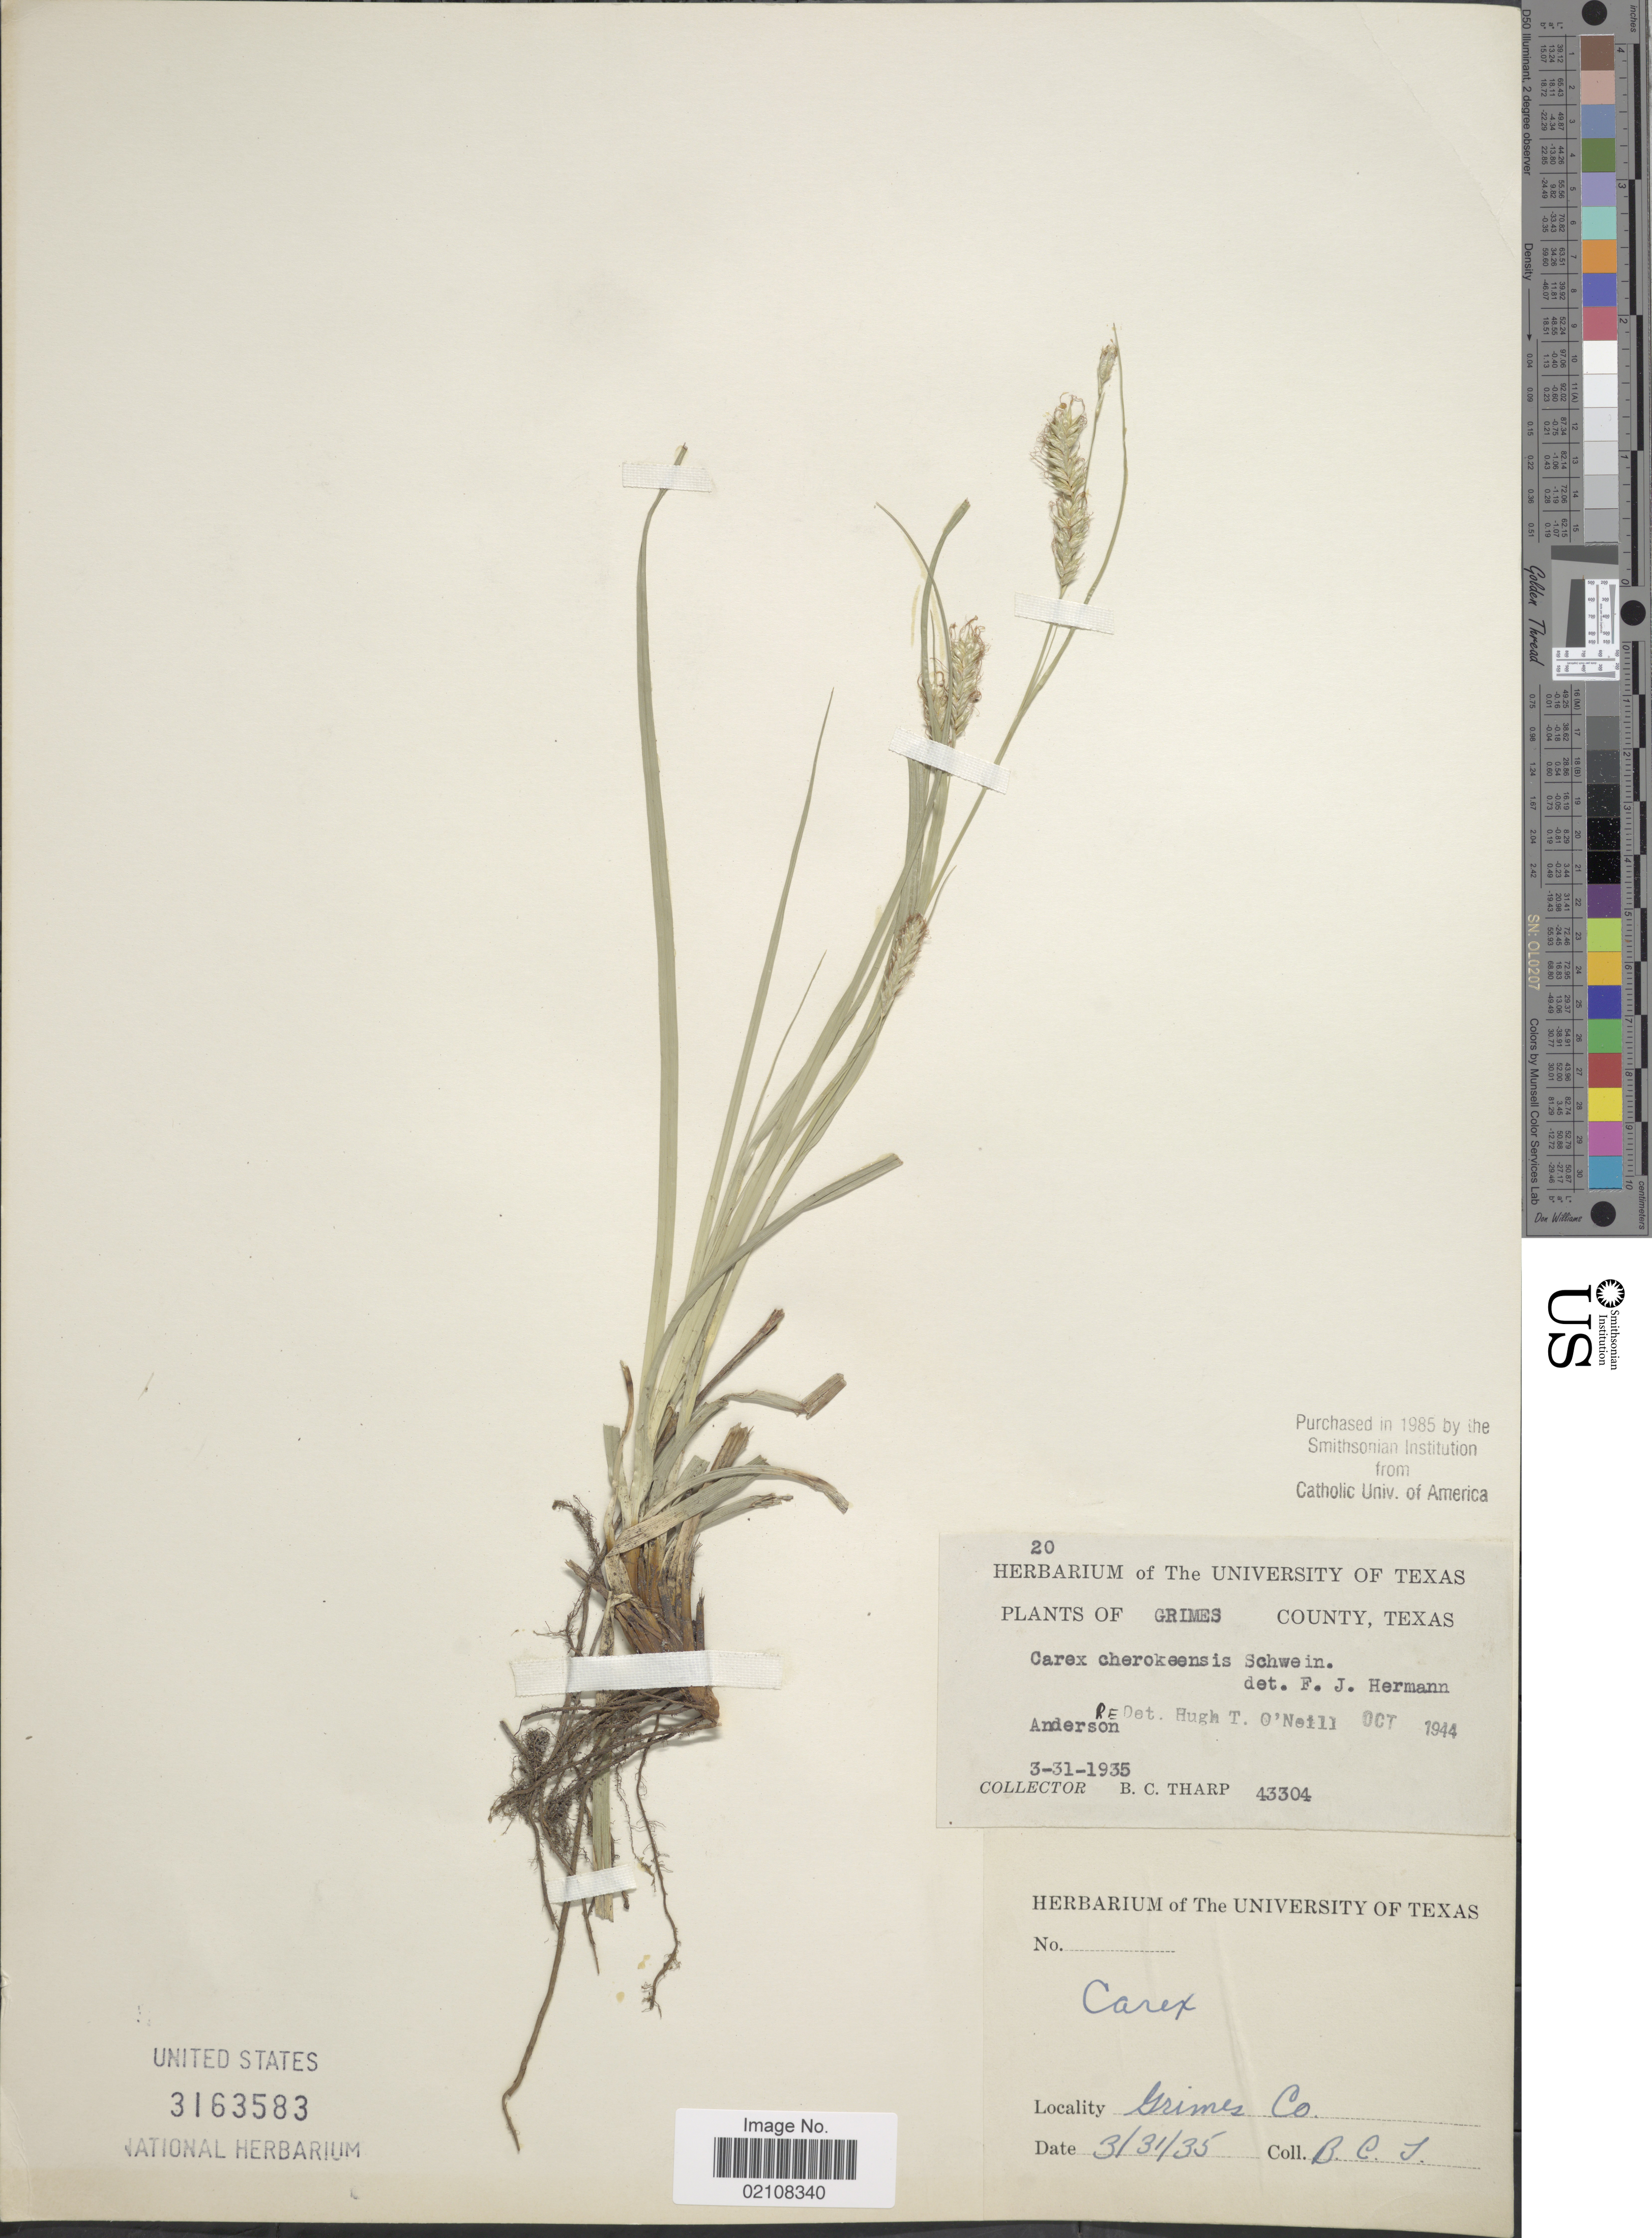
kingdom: Plantae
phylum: Tracheophyta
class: Liliopsida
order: Poales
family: Cyperaceae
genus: Carex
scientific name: Carex cherokeensis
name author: Schwein.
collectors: B. C. Tharp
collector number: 43304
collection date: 1935-03-31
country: United States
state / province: Texas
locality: Grimes County, Anderson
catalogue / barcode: US 3163583